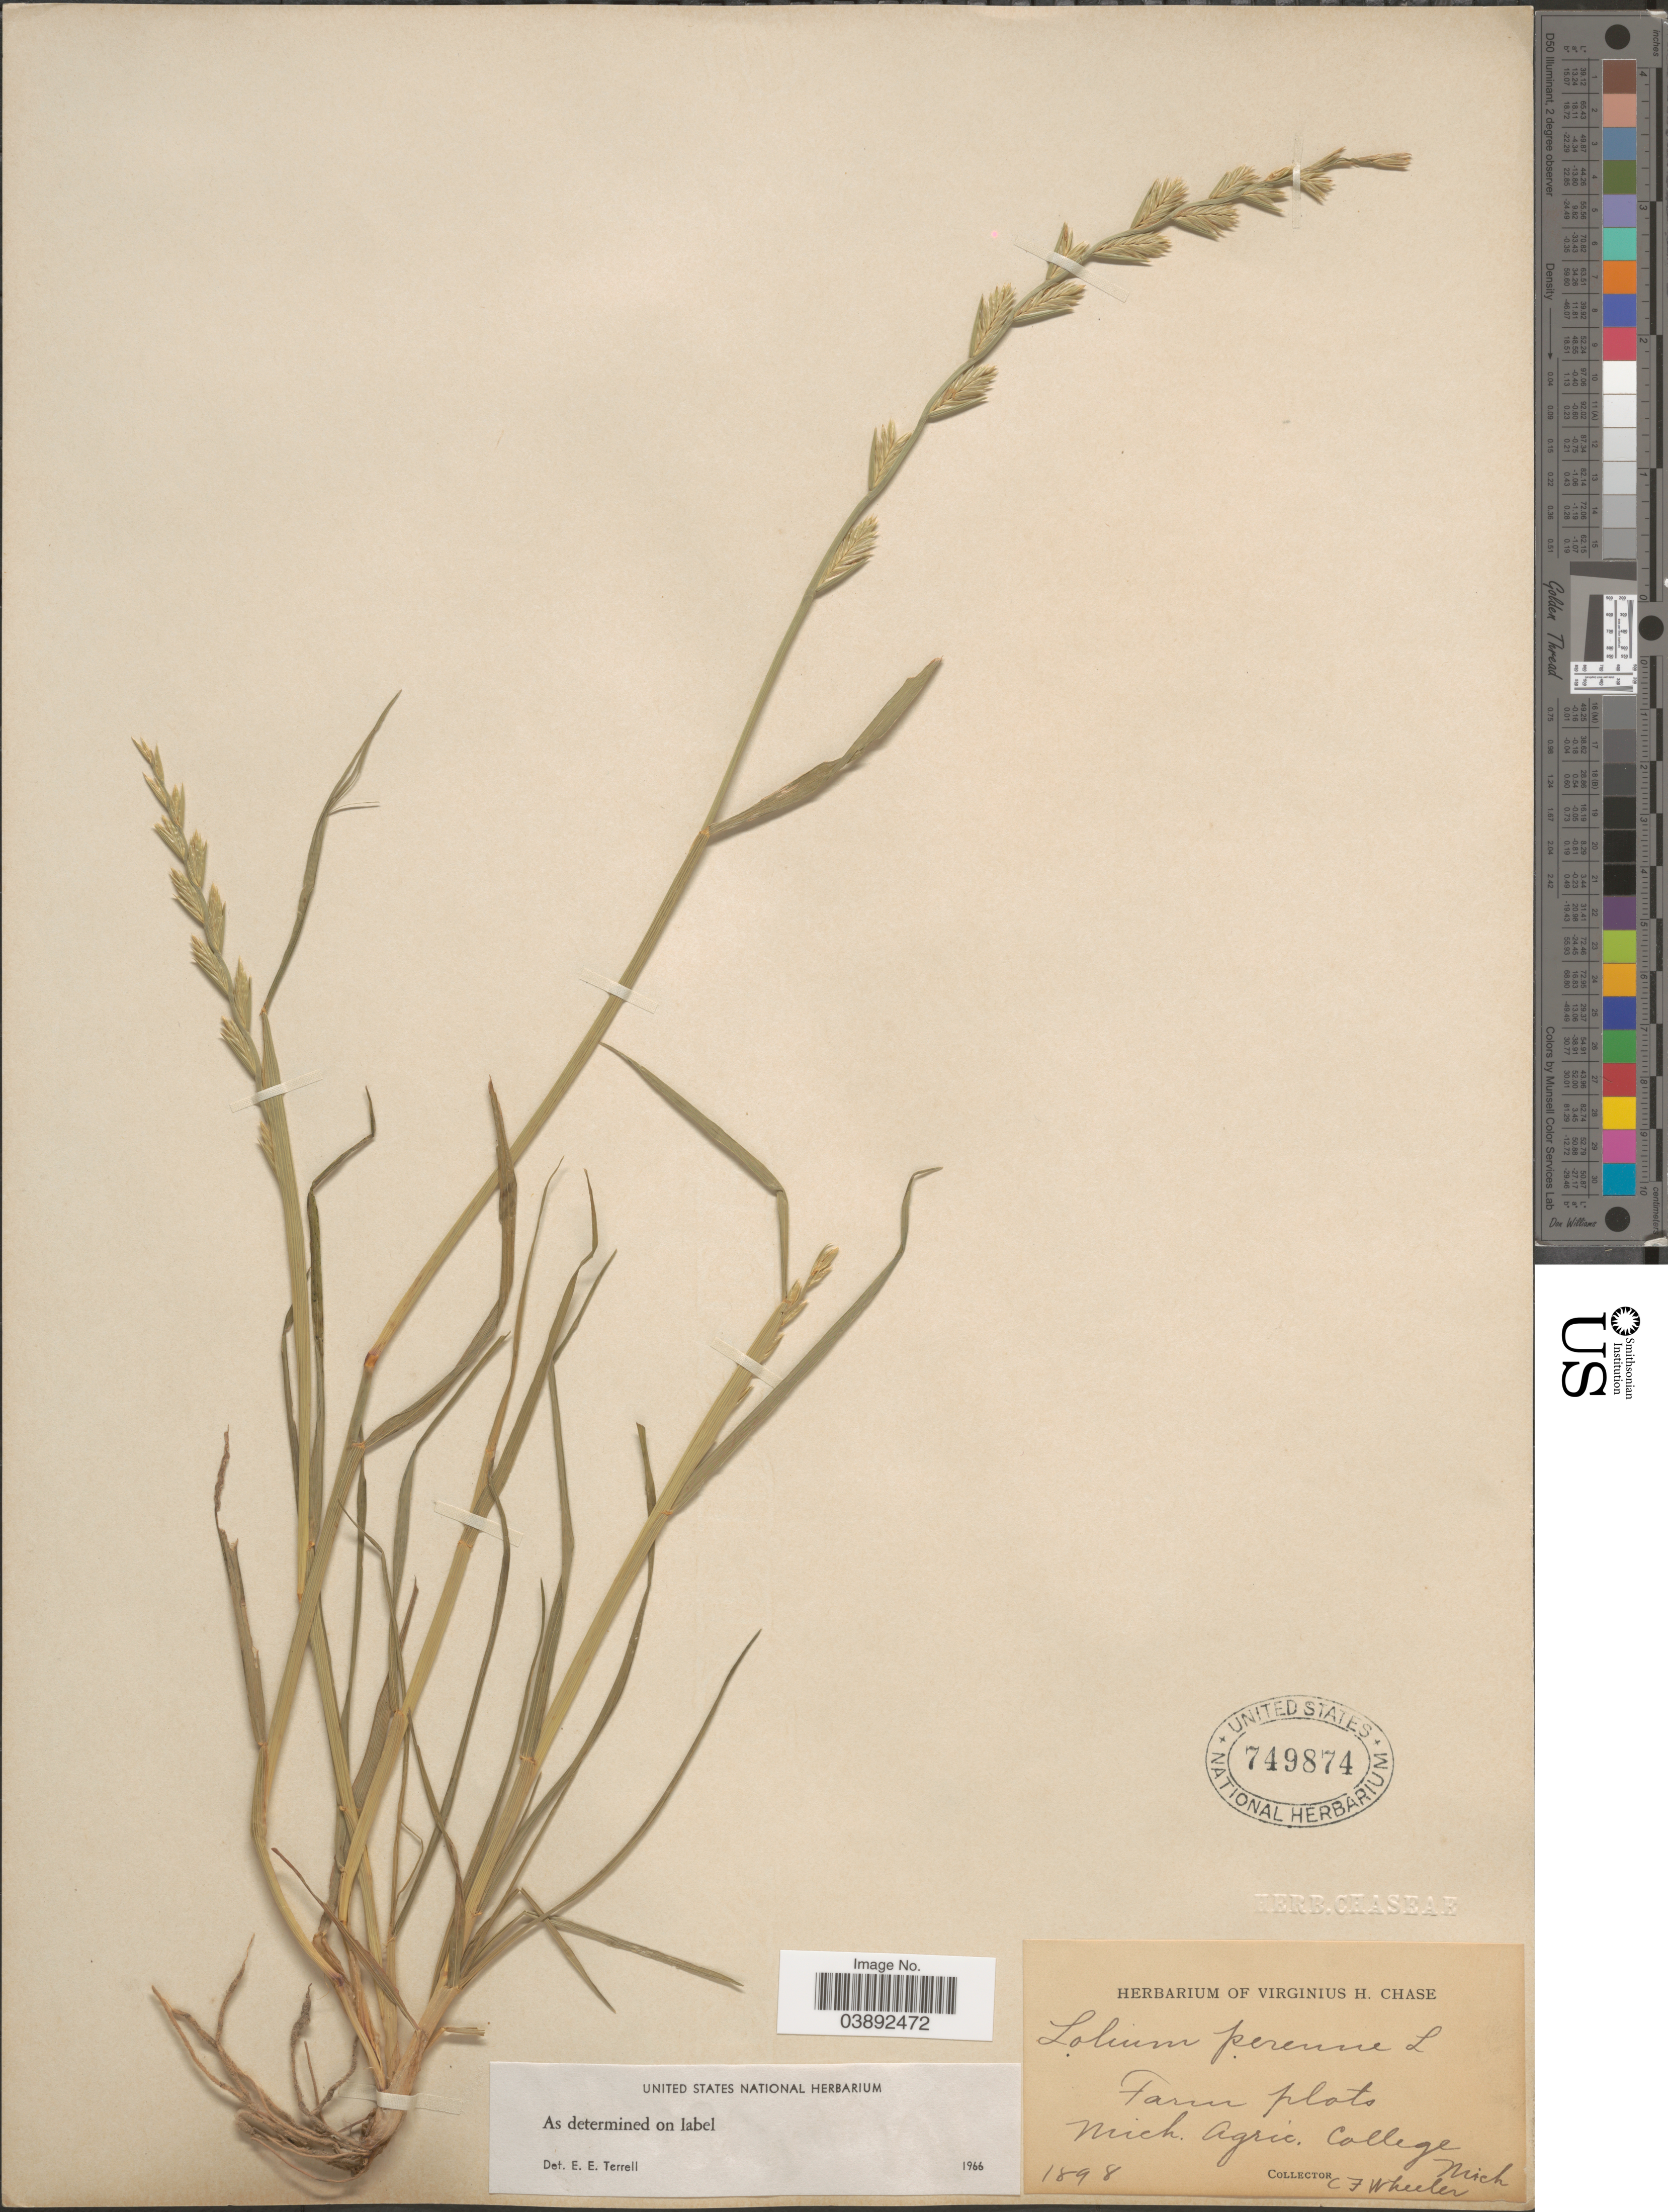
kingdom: Plantae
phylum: Tracheophyta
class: Liliopsida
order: Poales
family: Poaceae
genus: Lolium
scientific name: Lolium perenne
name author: L.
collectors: C. Wheeler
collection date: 1898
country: United States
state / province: Michigan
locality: Farm plots. Mich. Agric. College.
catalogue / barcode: US 749874